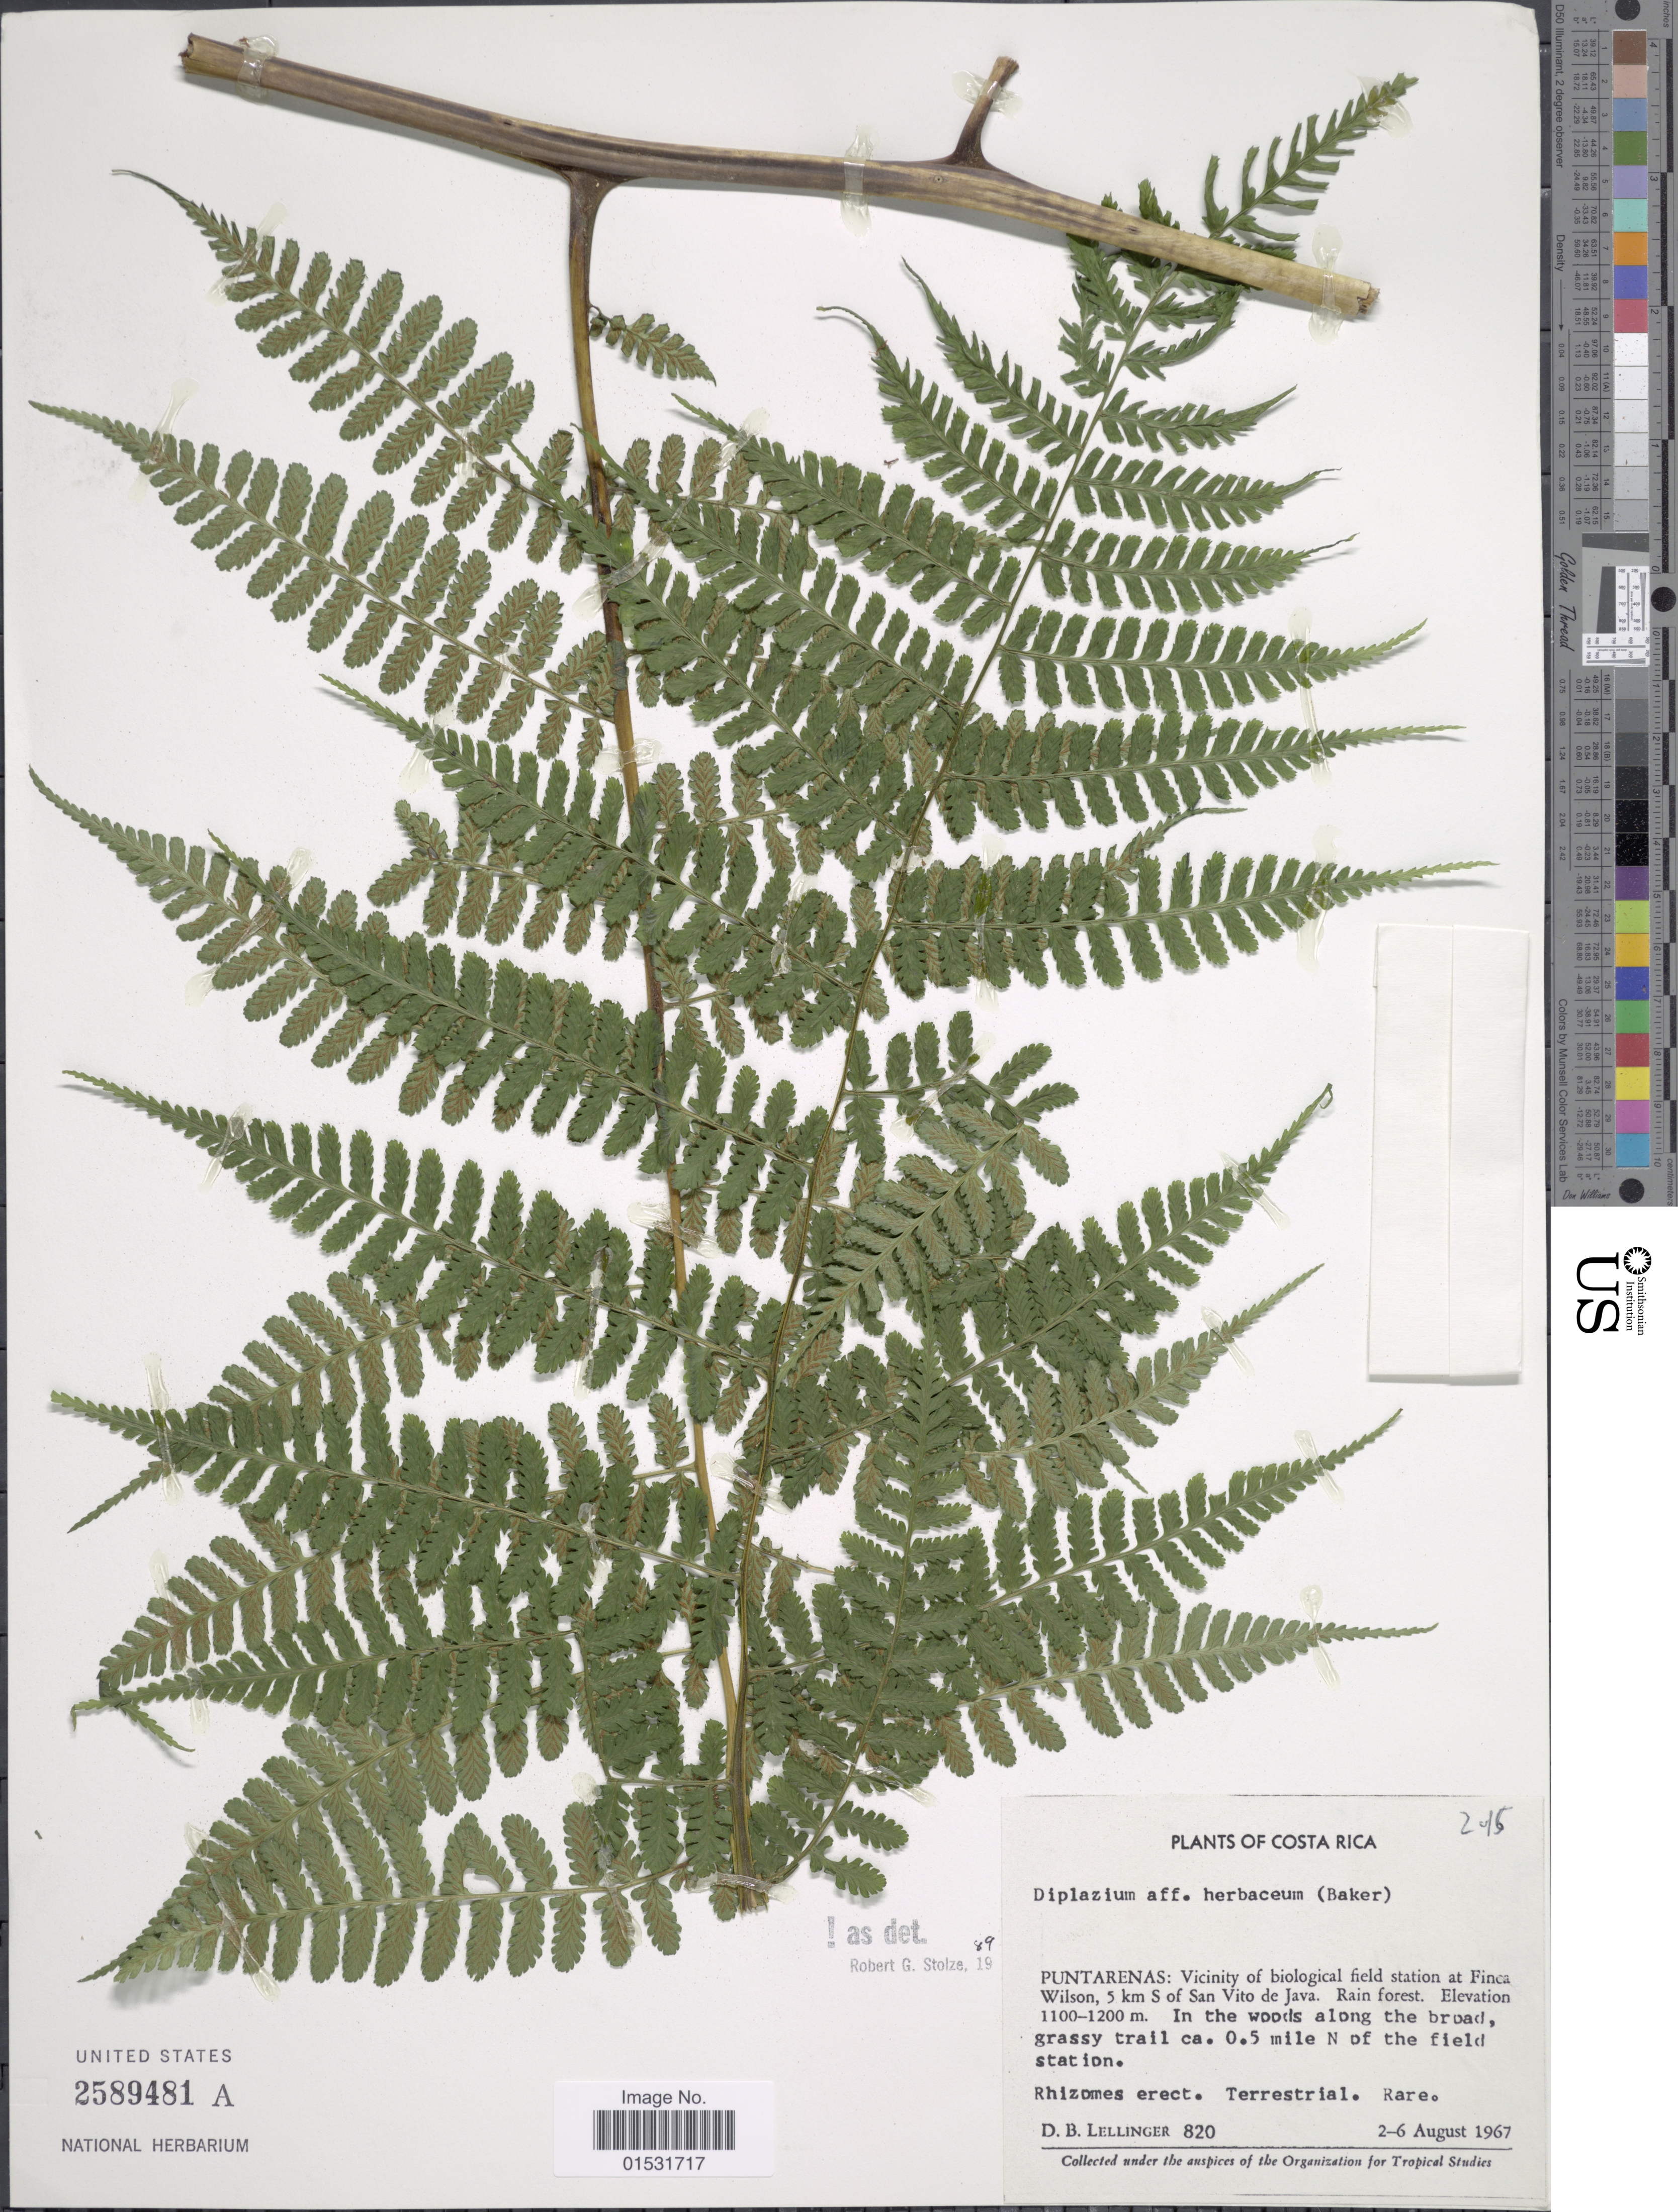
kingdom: Plantae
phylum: Tracheophyta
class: Polypodiopsida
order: Polypodiales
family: Athyriaceae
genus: Diplazium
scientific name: Diplazium gomezianum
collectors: D. B. Lellinger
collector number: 820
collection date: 1967-08-02/1967-08-06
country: Costa Rica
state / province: Puntarenas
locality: Vicinity of biological field station at Finca Wilson, 5 km S of San Vito de Java.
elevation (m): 1100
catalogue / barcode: US 2589481A